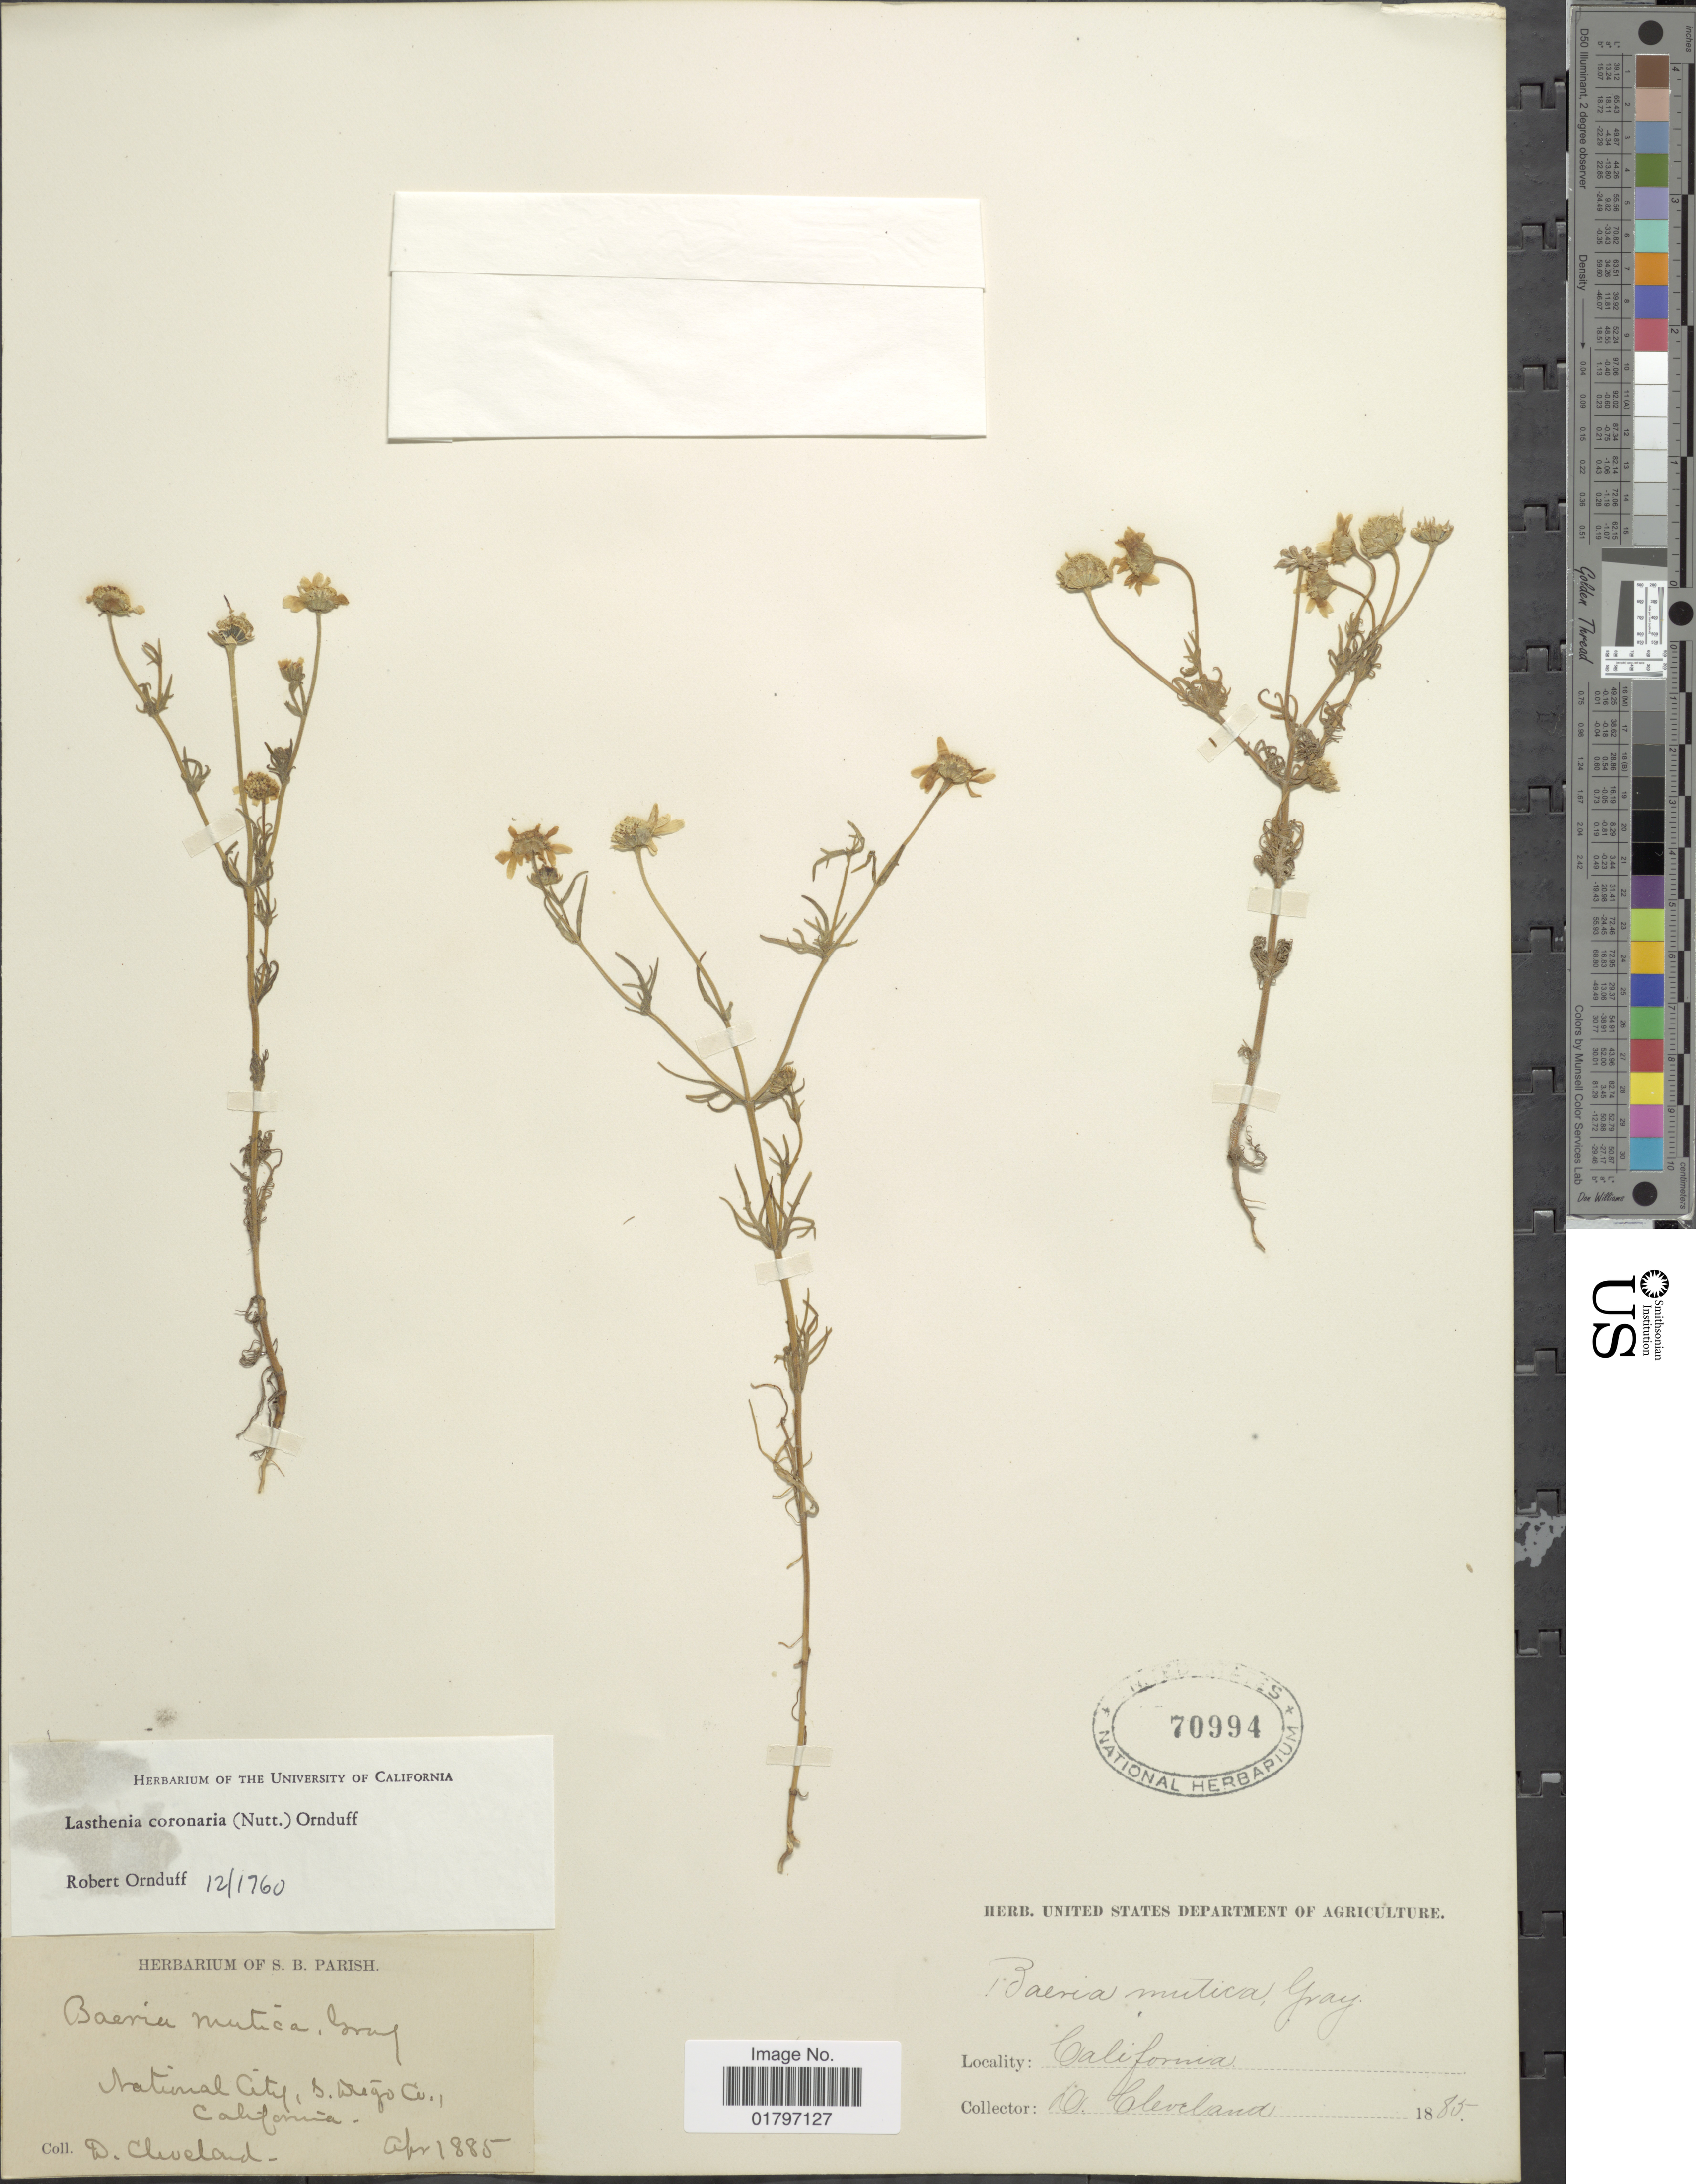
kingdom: Plantae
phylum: Tracheophyta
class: Magnoliopsida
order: Asterales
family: Asteraceae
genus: Lasthenia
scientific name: Lasthenia coronaria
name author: (Nutt.) Ornduff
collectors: D. Cleveland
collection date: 1885-04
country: United States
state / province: California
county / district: San Diego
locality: National City, S. Diego Co., California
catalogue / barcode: US 70994